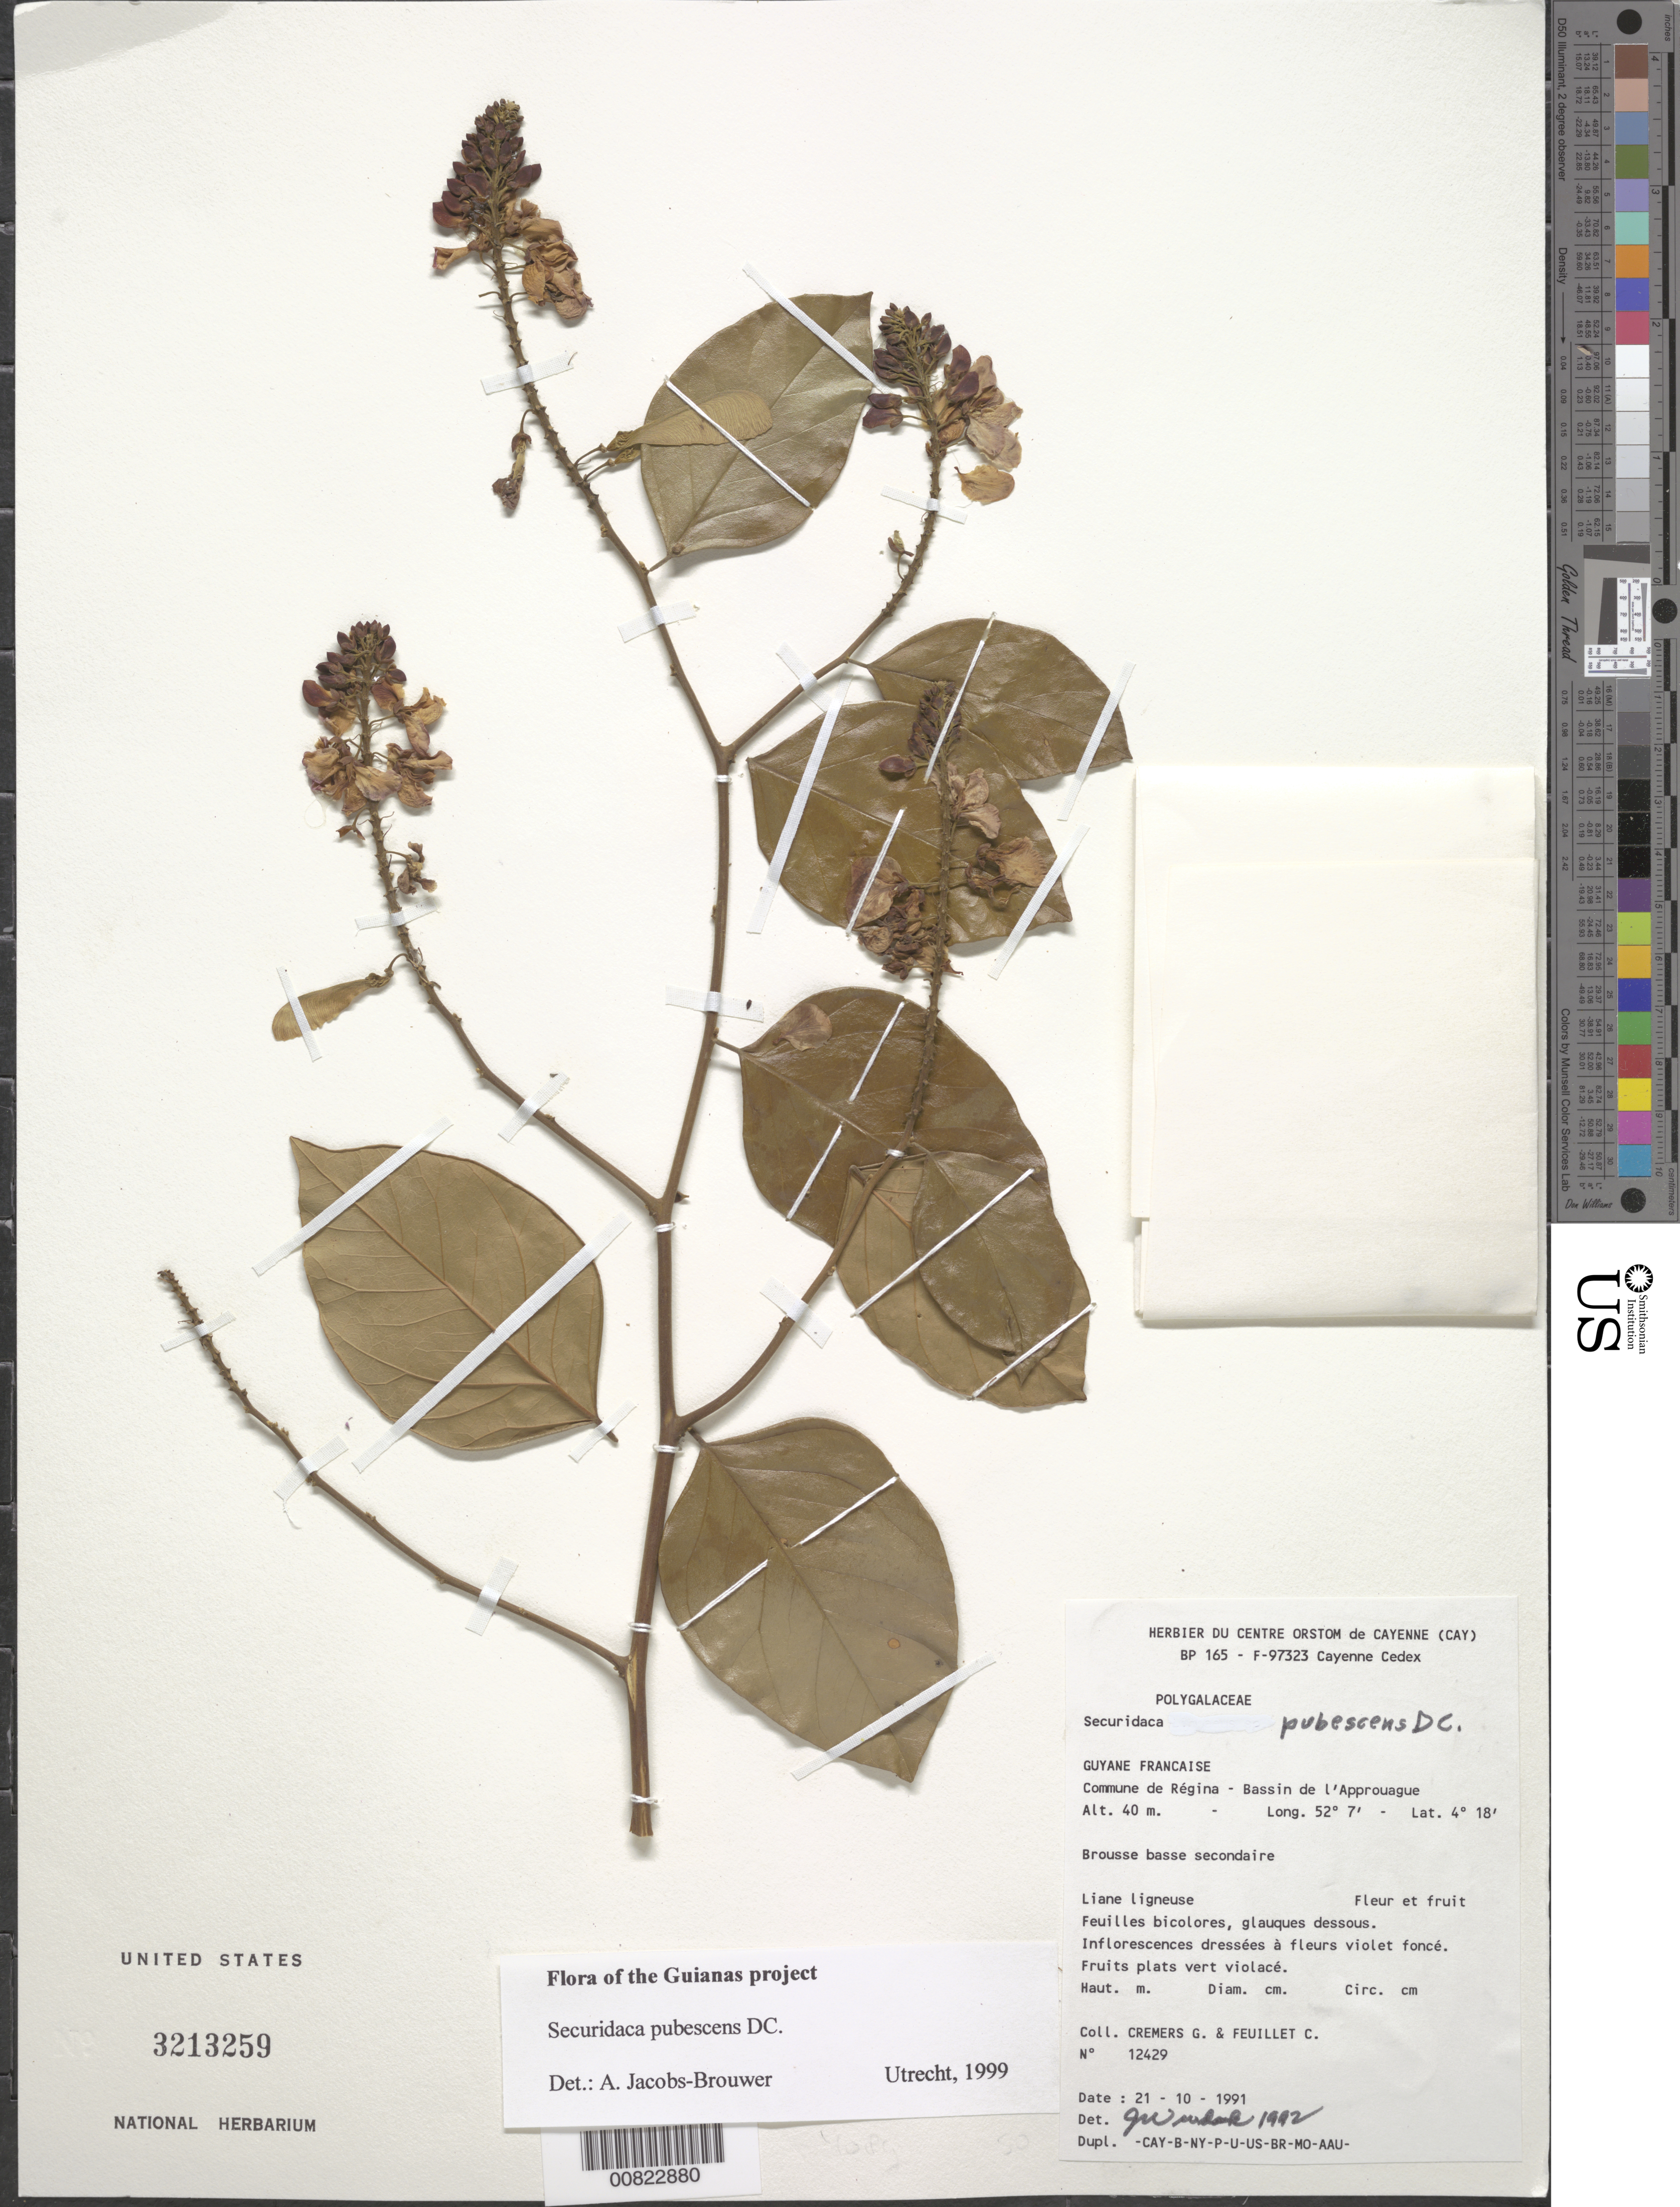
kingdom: Plantae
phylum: Tracheophyta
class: Magnoliopsida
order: Fabales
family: Polygalaceae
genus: Securidaca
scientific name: Securidaca pubescens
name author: DC.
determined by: Jacobs-Brouwer, A.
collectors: G. Cremers & C. Feuillet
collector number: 12429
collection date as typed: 21-Oct-91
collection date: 1991-10-21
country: French Guiana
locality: Commune de Régina, Bassin de l'Approuague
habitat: Brousse basse secondaire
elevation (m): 40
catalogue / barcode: US 3213259